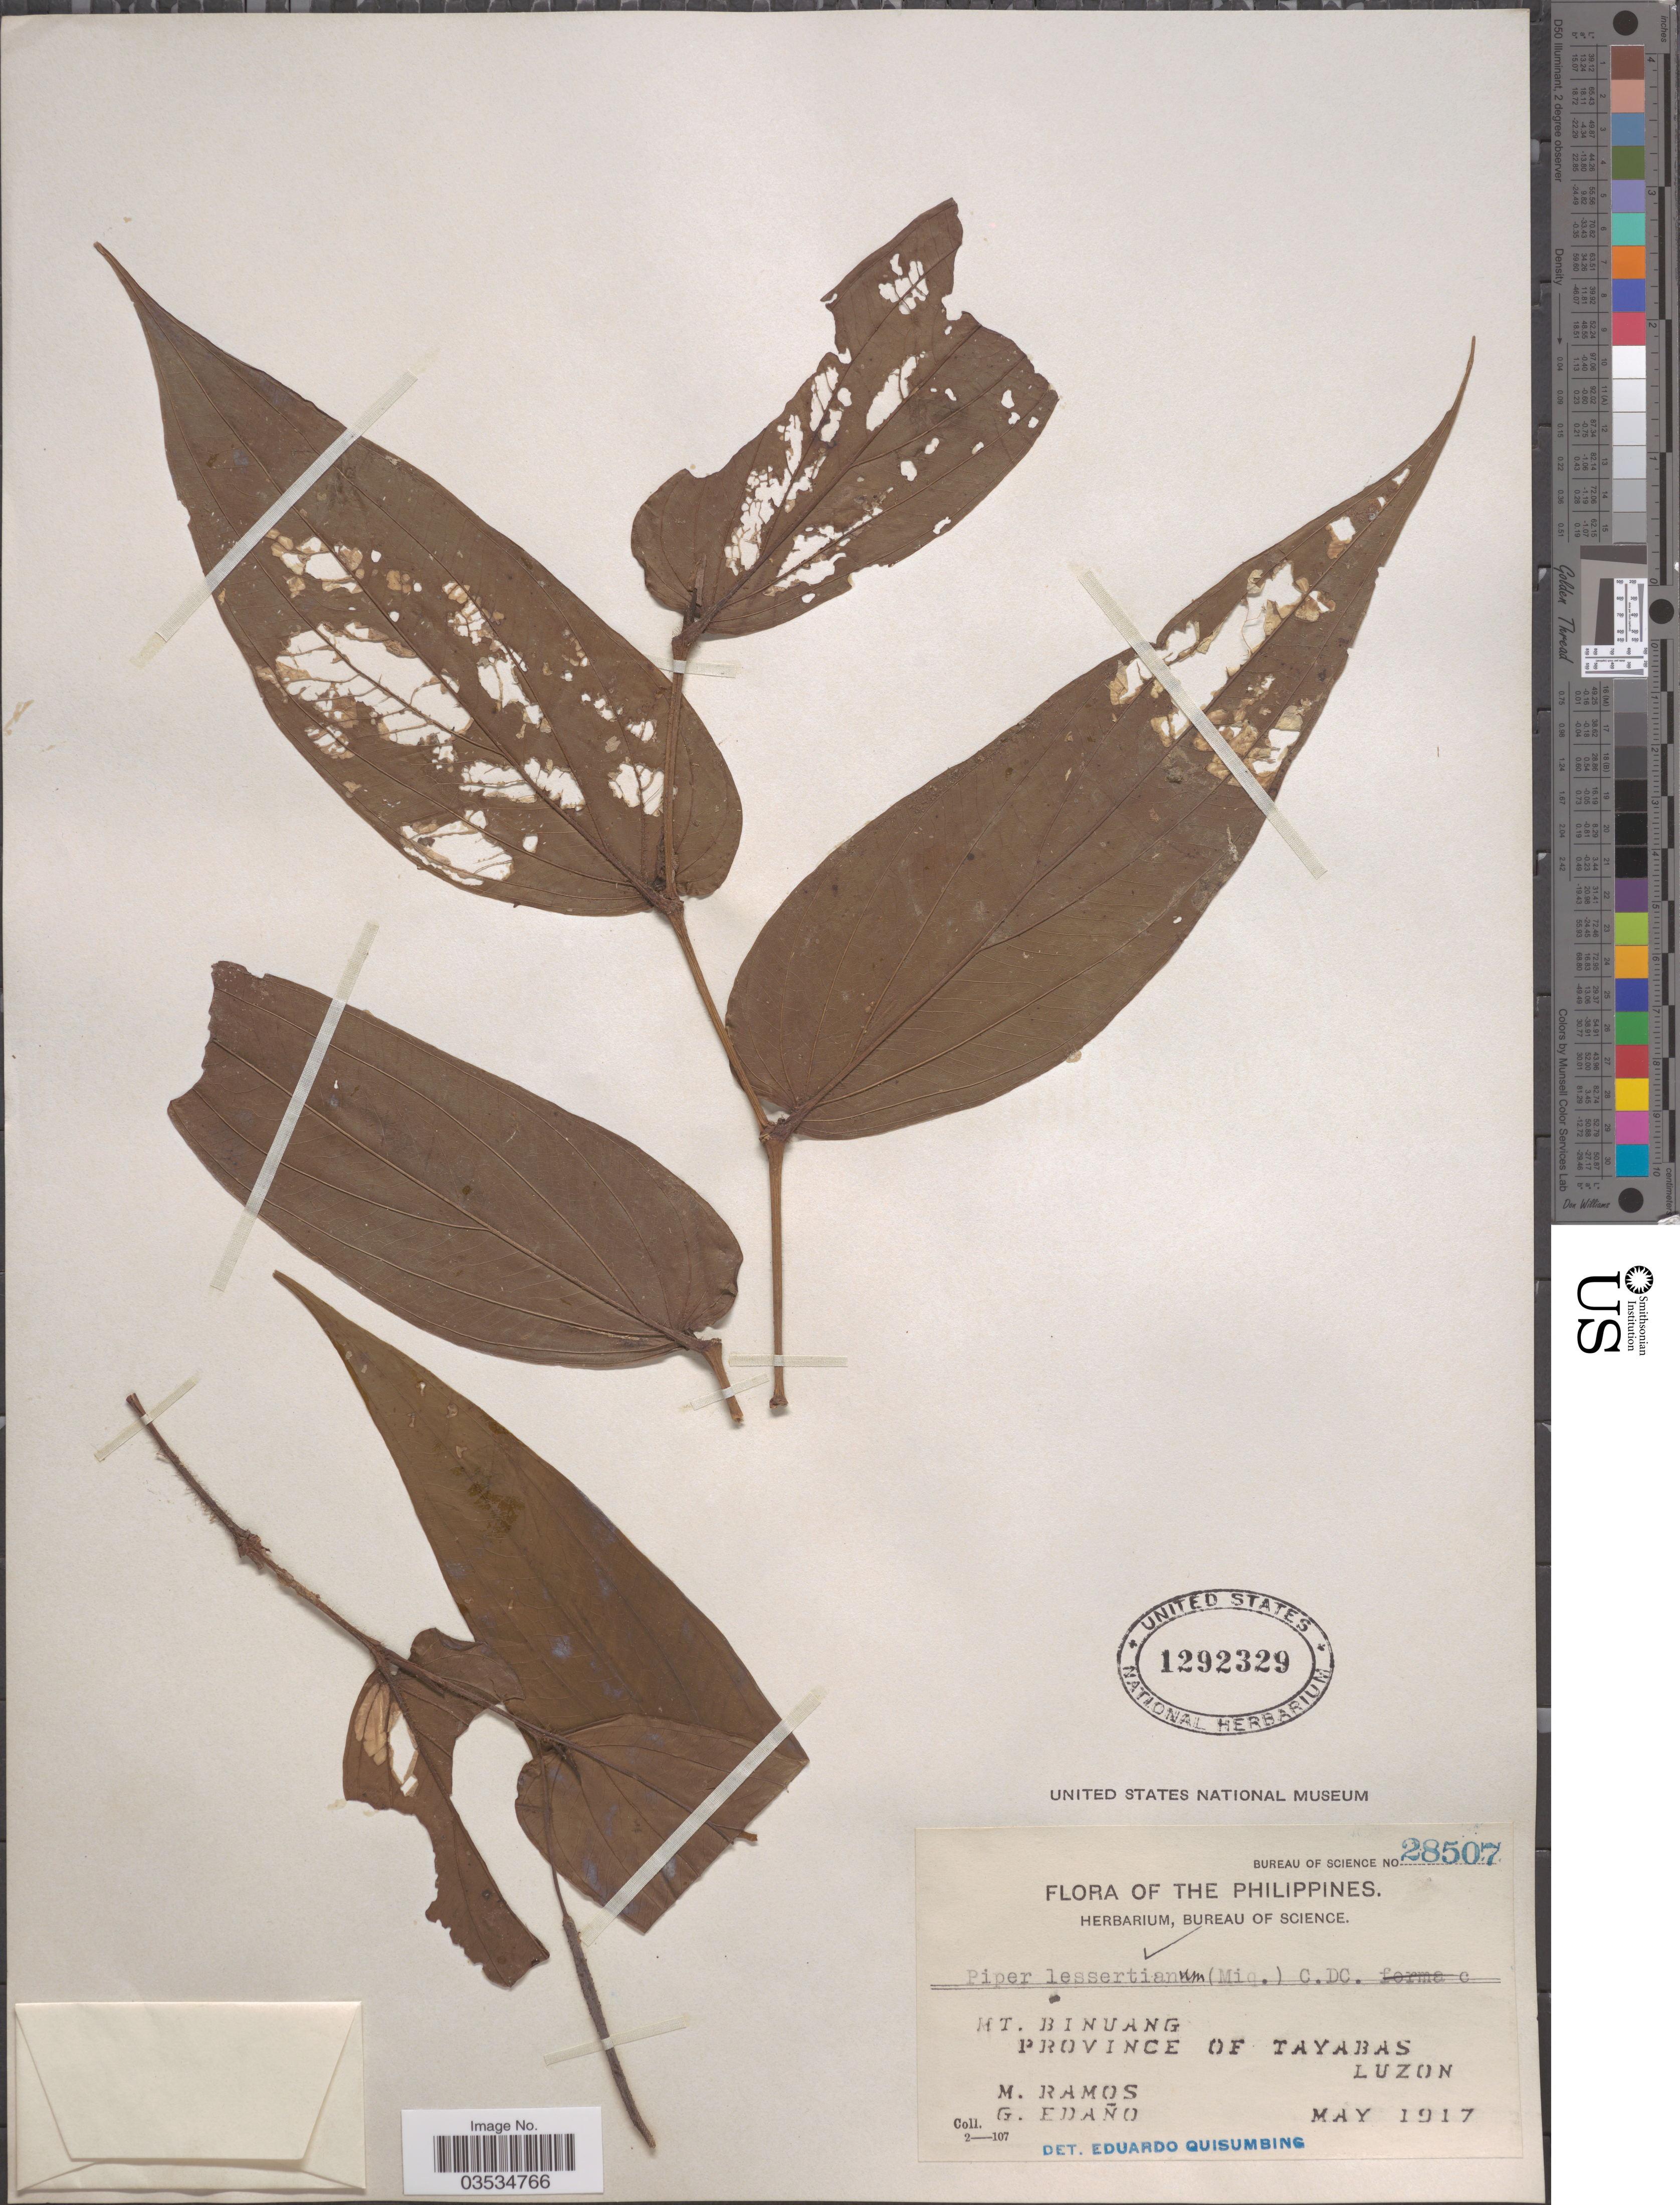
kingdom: Plantae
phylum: Tracheophyta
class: Magnoliopsida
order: Piperales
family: Piperaceae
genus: Piper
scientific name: Piper lessertianum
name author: C. DC.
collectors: M. Ramos & G. Edaño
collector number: Bureau of Science 28507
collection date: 1917-05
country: Philippines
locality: Mt. Binuang. Province of Tayabas. Luzon.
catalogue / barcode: US 1292329